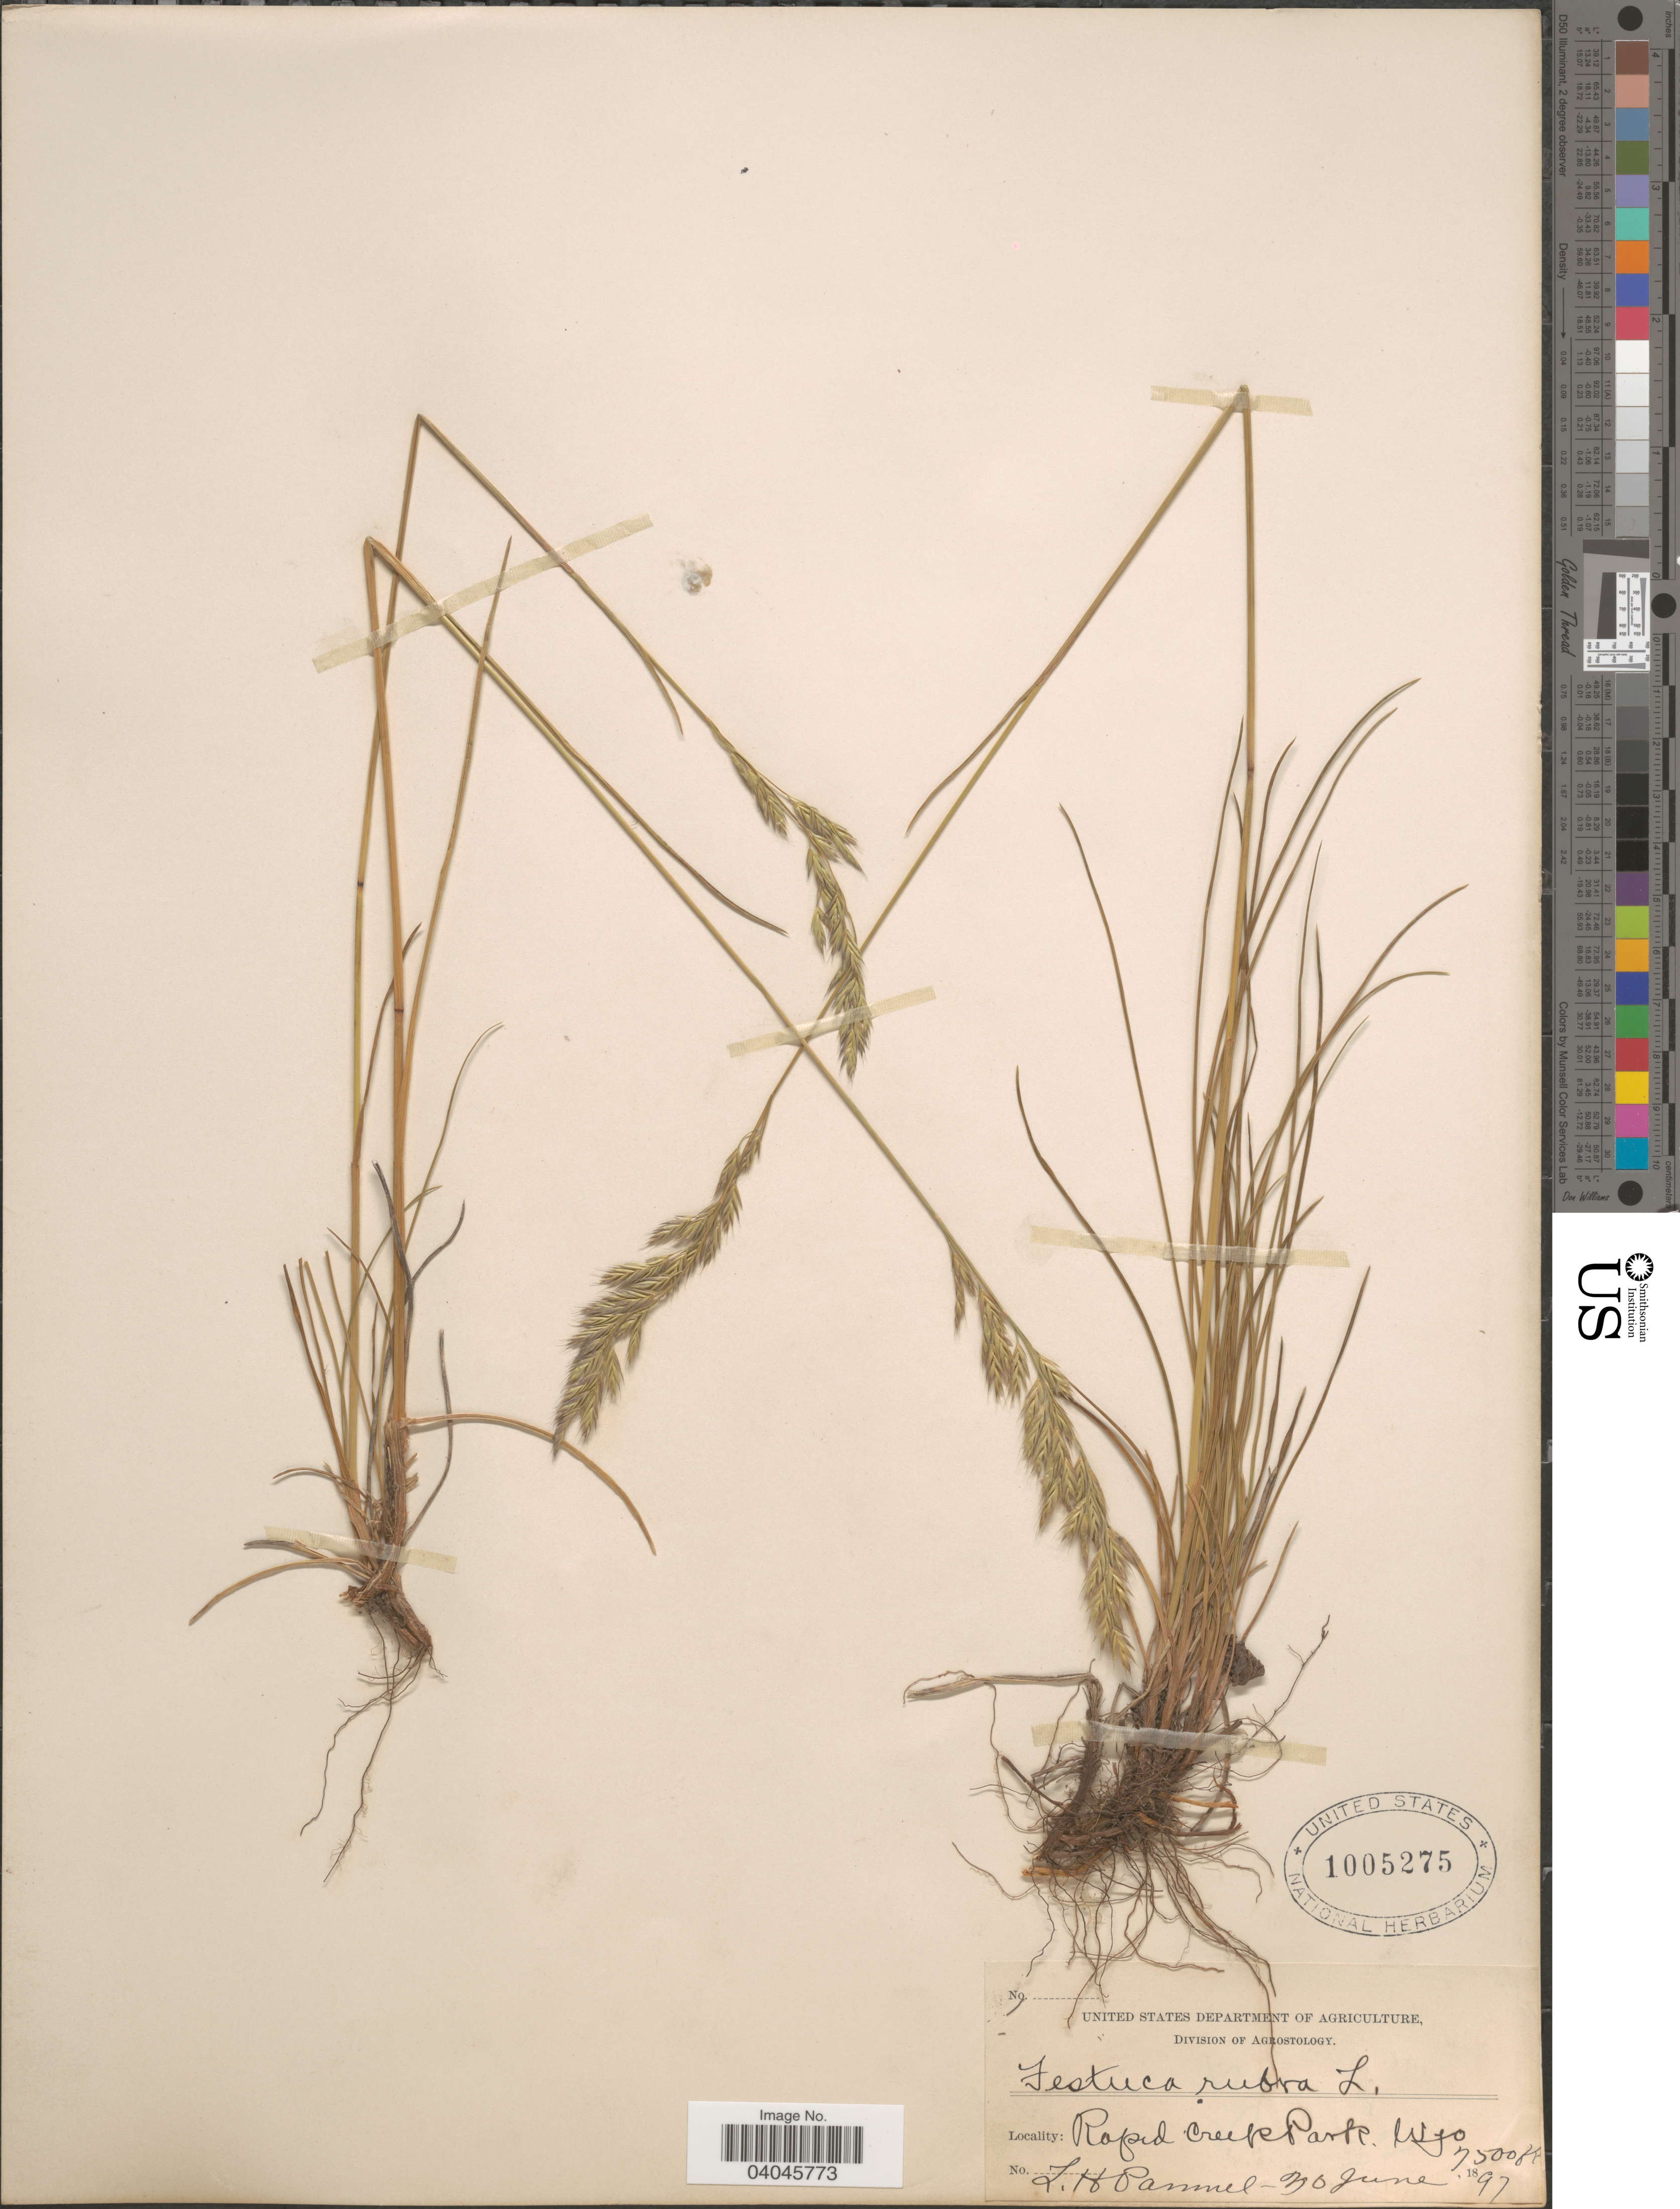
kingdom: Plantae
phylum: Tracheophyta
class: Liliopsida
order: Poales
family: Poaceae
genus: Festuca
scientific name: Festuca rubra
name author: L.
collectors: L. Pammel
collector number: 1?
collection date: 1897-06-30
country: United States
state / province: Wyoming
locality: Rapid Creek Park.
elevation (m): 2286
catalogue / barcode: US 1005275